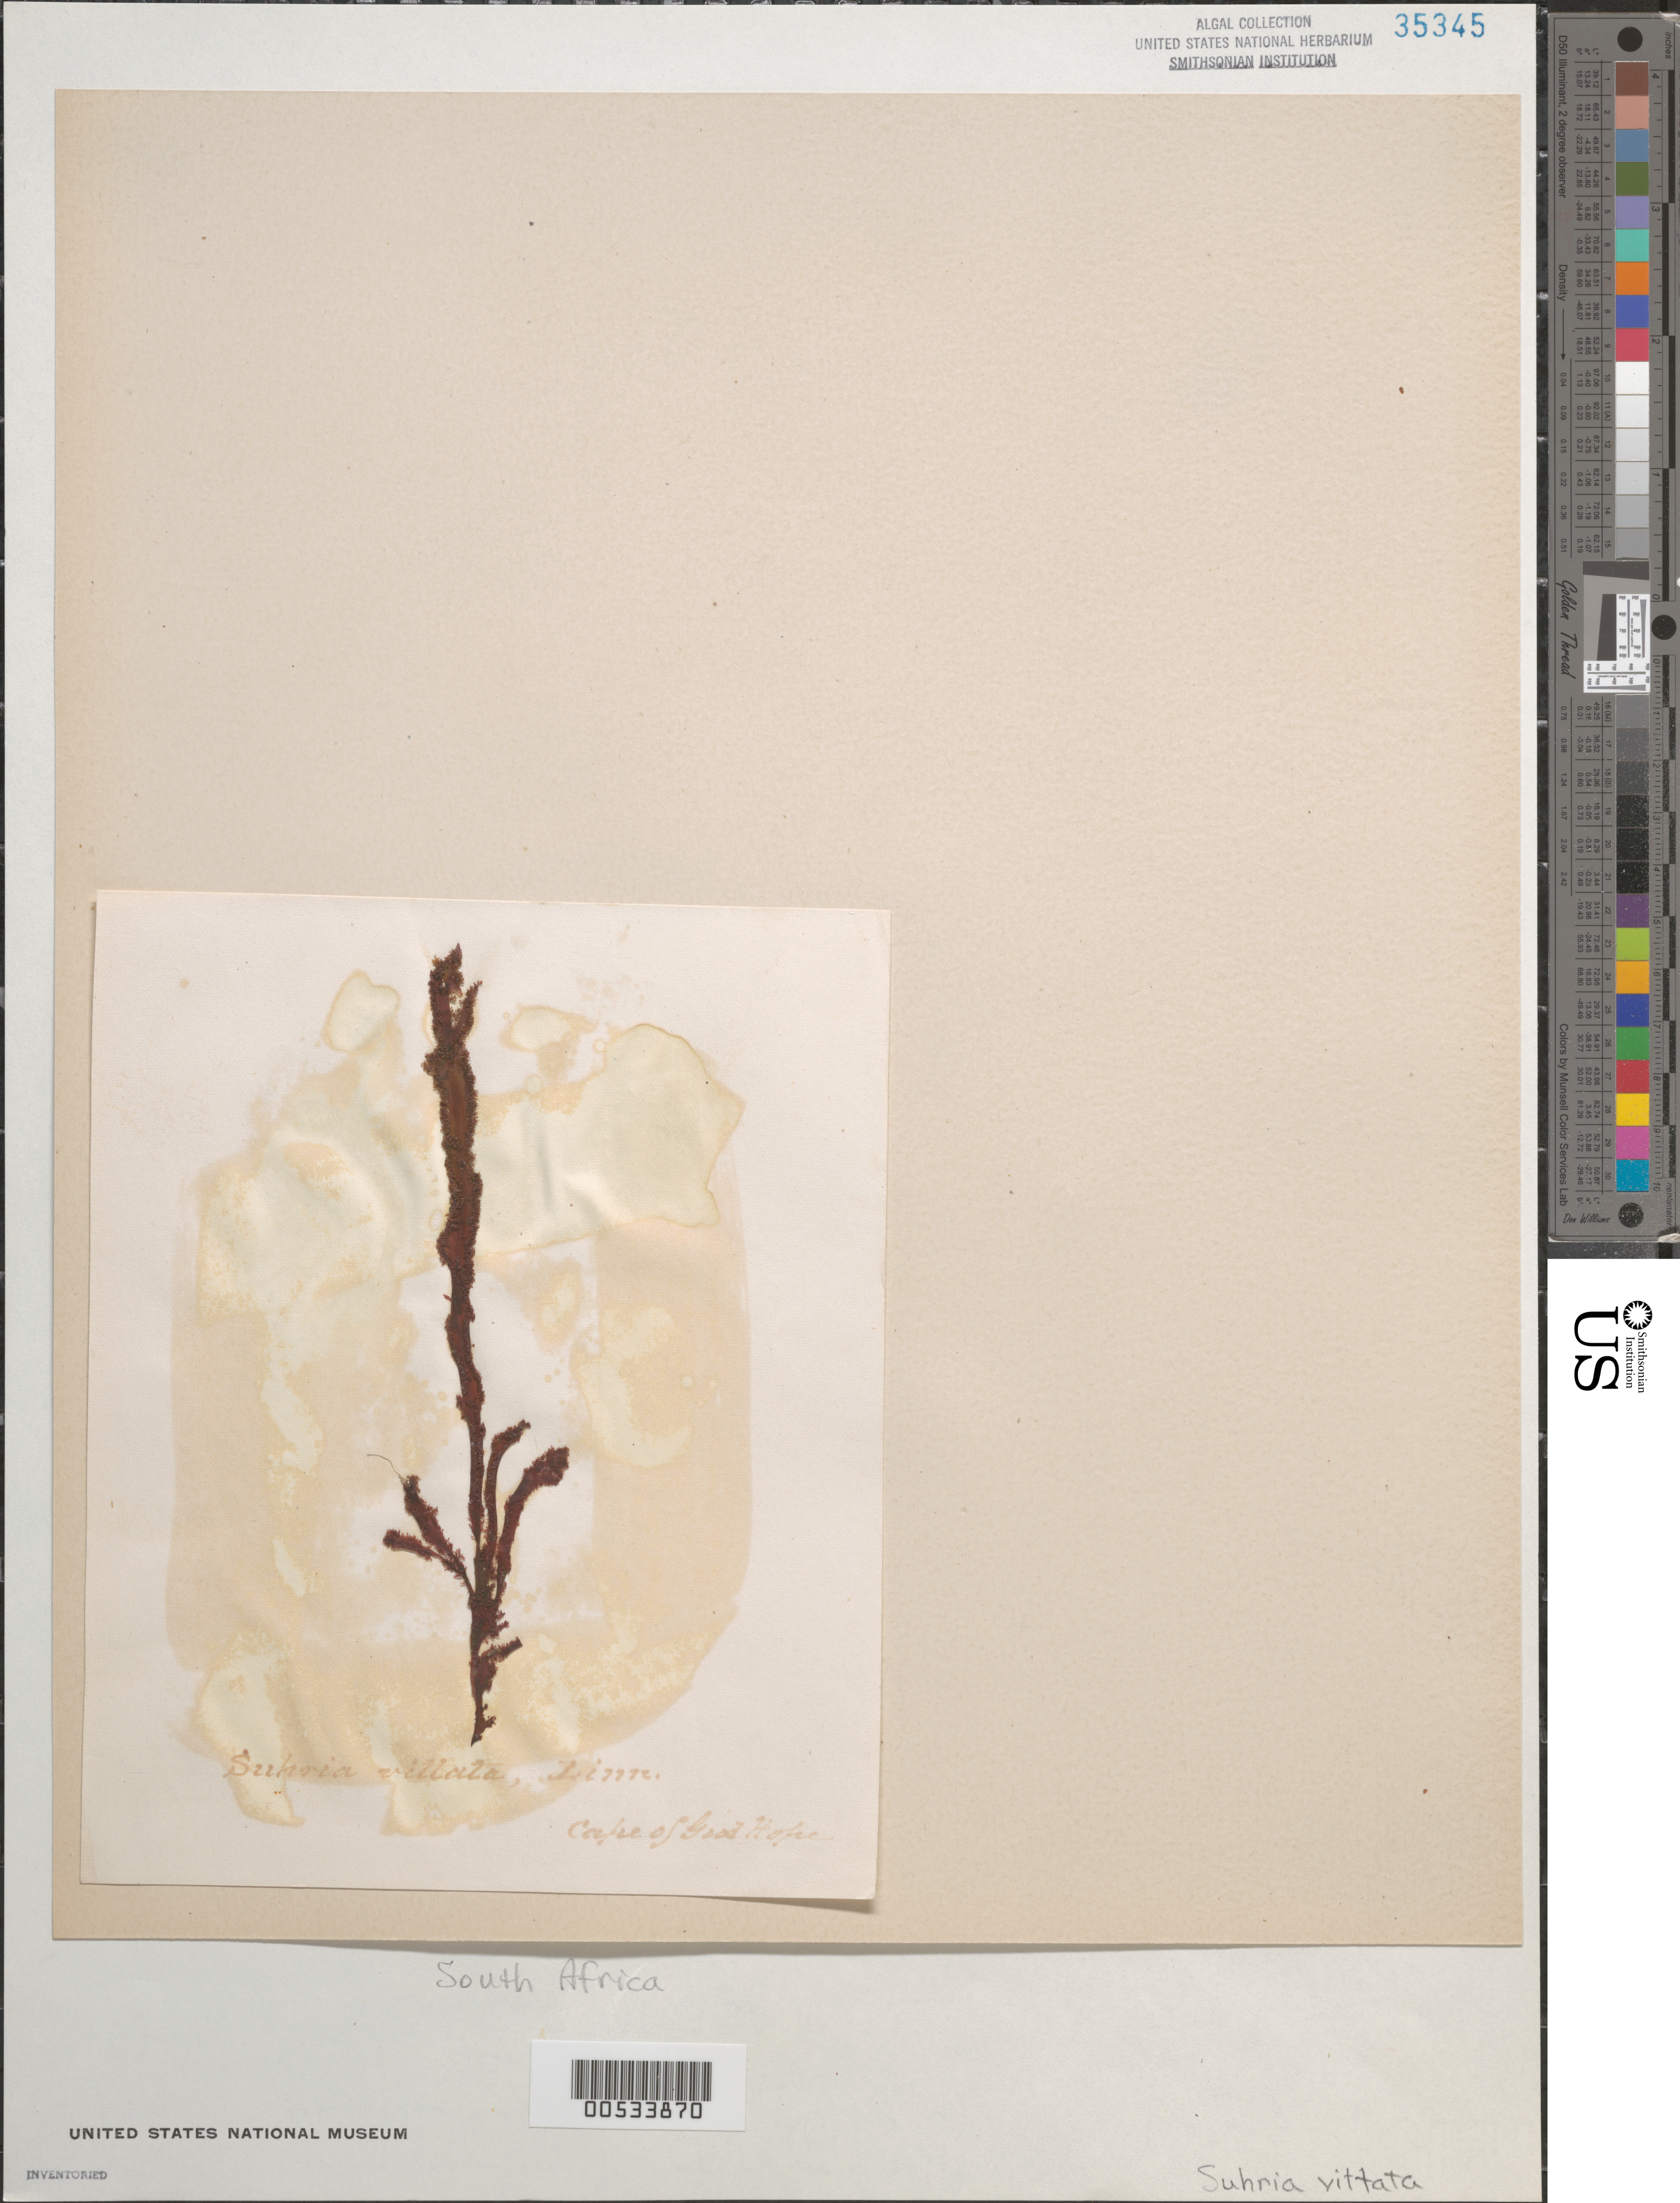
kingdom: Plantae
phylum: Rhodophyta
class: Florideophyceae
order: Gelidiales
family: Gelidiaceae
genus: Gelidium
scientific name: Gelidium vittatum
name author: (L.) Kütz.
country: South Africa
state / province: Western Cape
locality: Cape of good hope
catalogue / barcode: US 35345